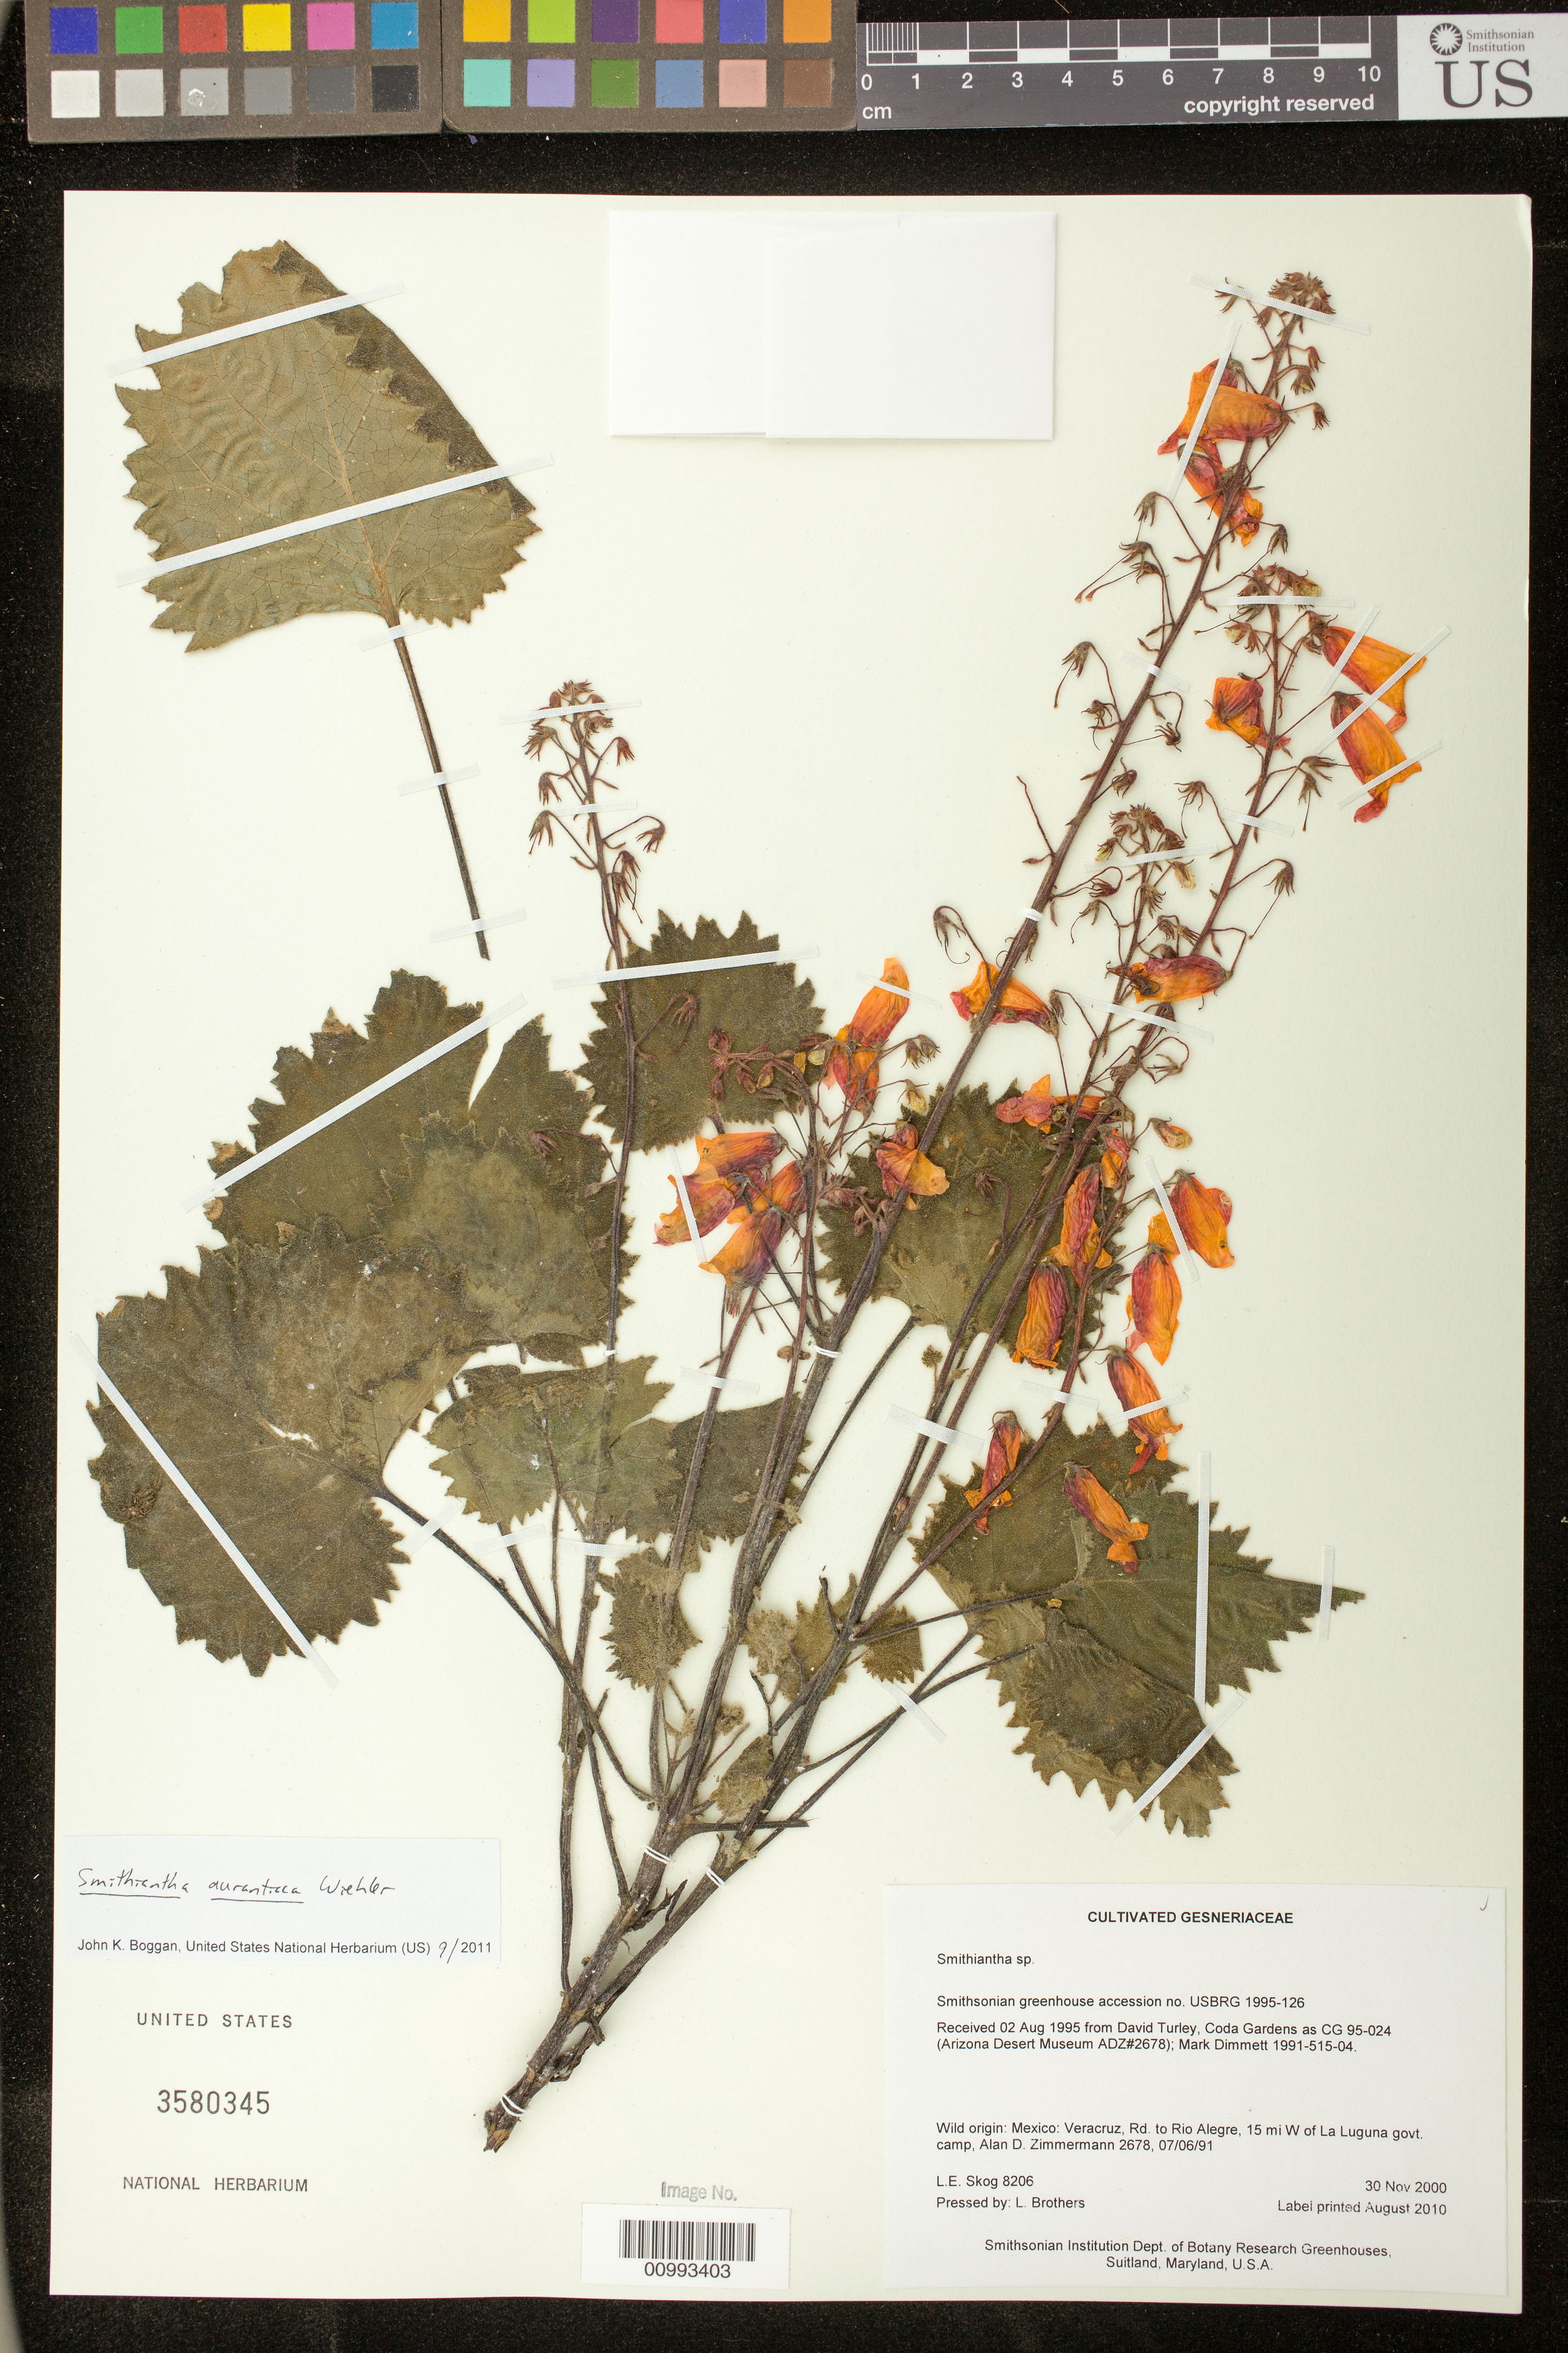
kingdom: Plantae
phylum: Tracheophyta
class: Magnoliopsida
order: Lamiales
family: Gesneriaceae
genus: Smithiantha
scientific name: Smithiantha aurantiaca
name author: Wiehler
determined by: Boggan, J. K., (US), NMNH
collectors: L. E. Skog & L. Brothers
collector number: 8206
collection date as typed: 30 Nov 2000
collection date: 2000-11-30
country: Mexico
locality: Smithsonian Institution Dept. of Botany Research Greenhouses, Suitland, Maryland, U.S.A.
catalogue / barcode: US 3580345